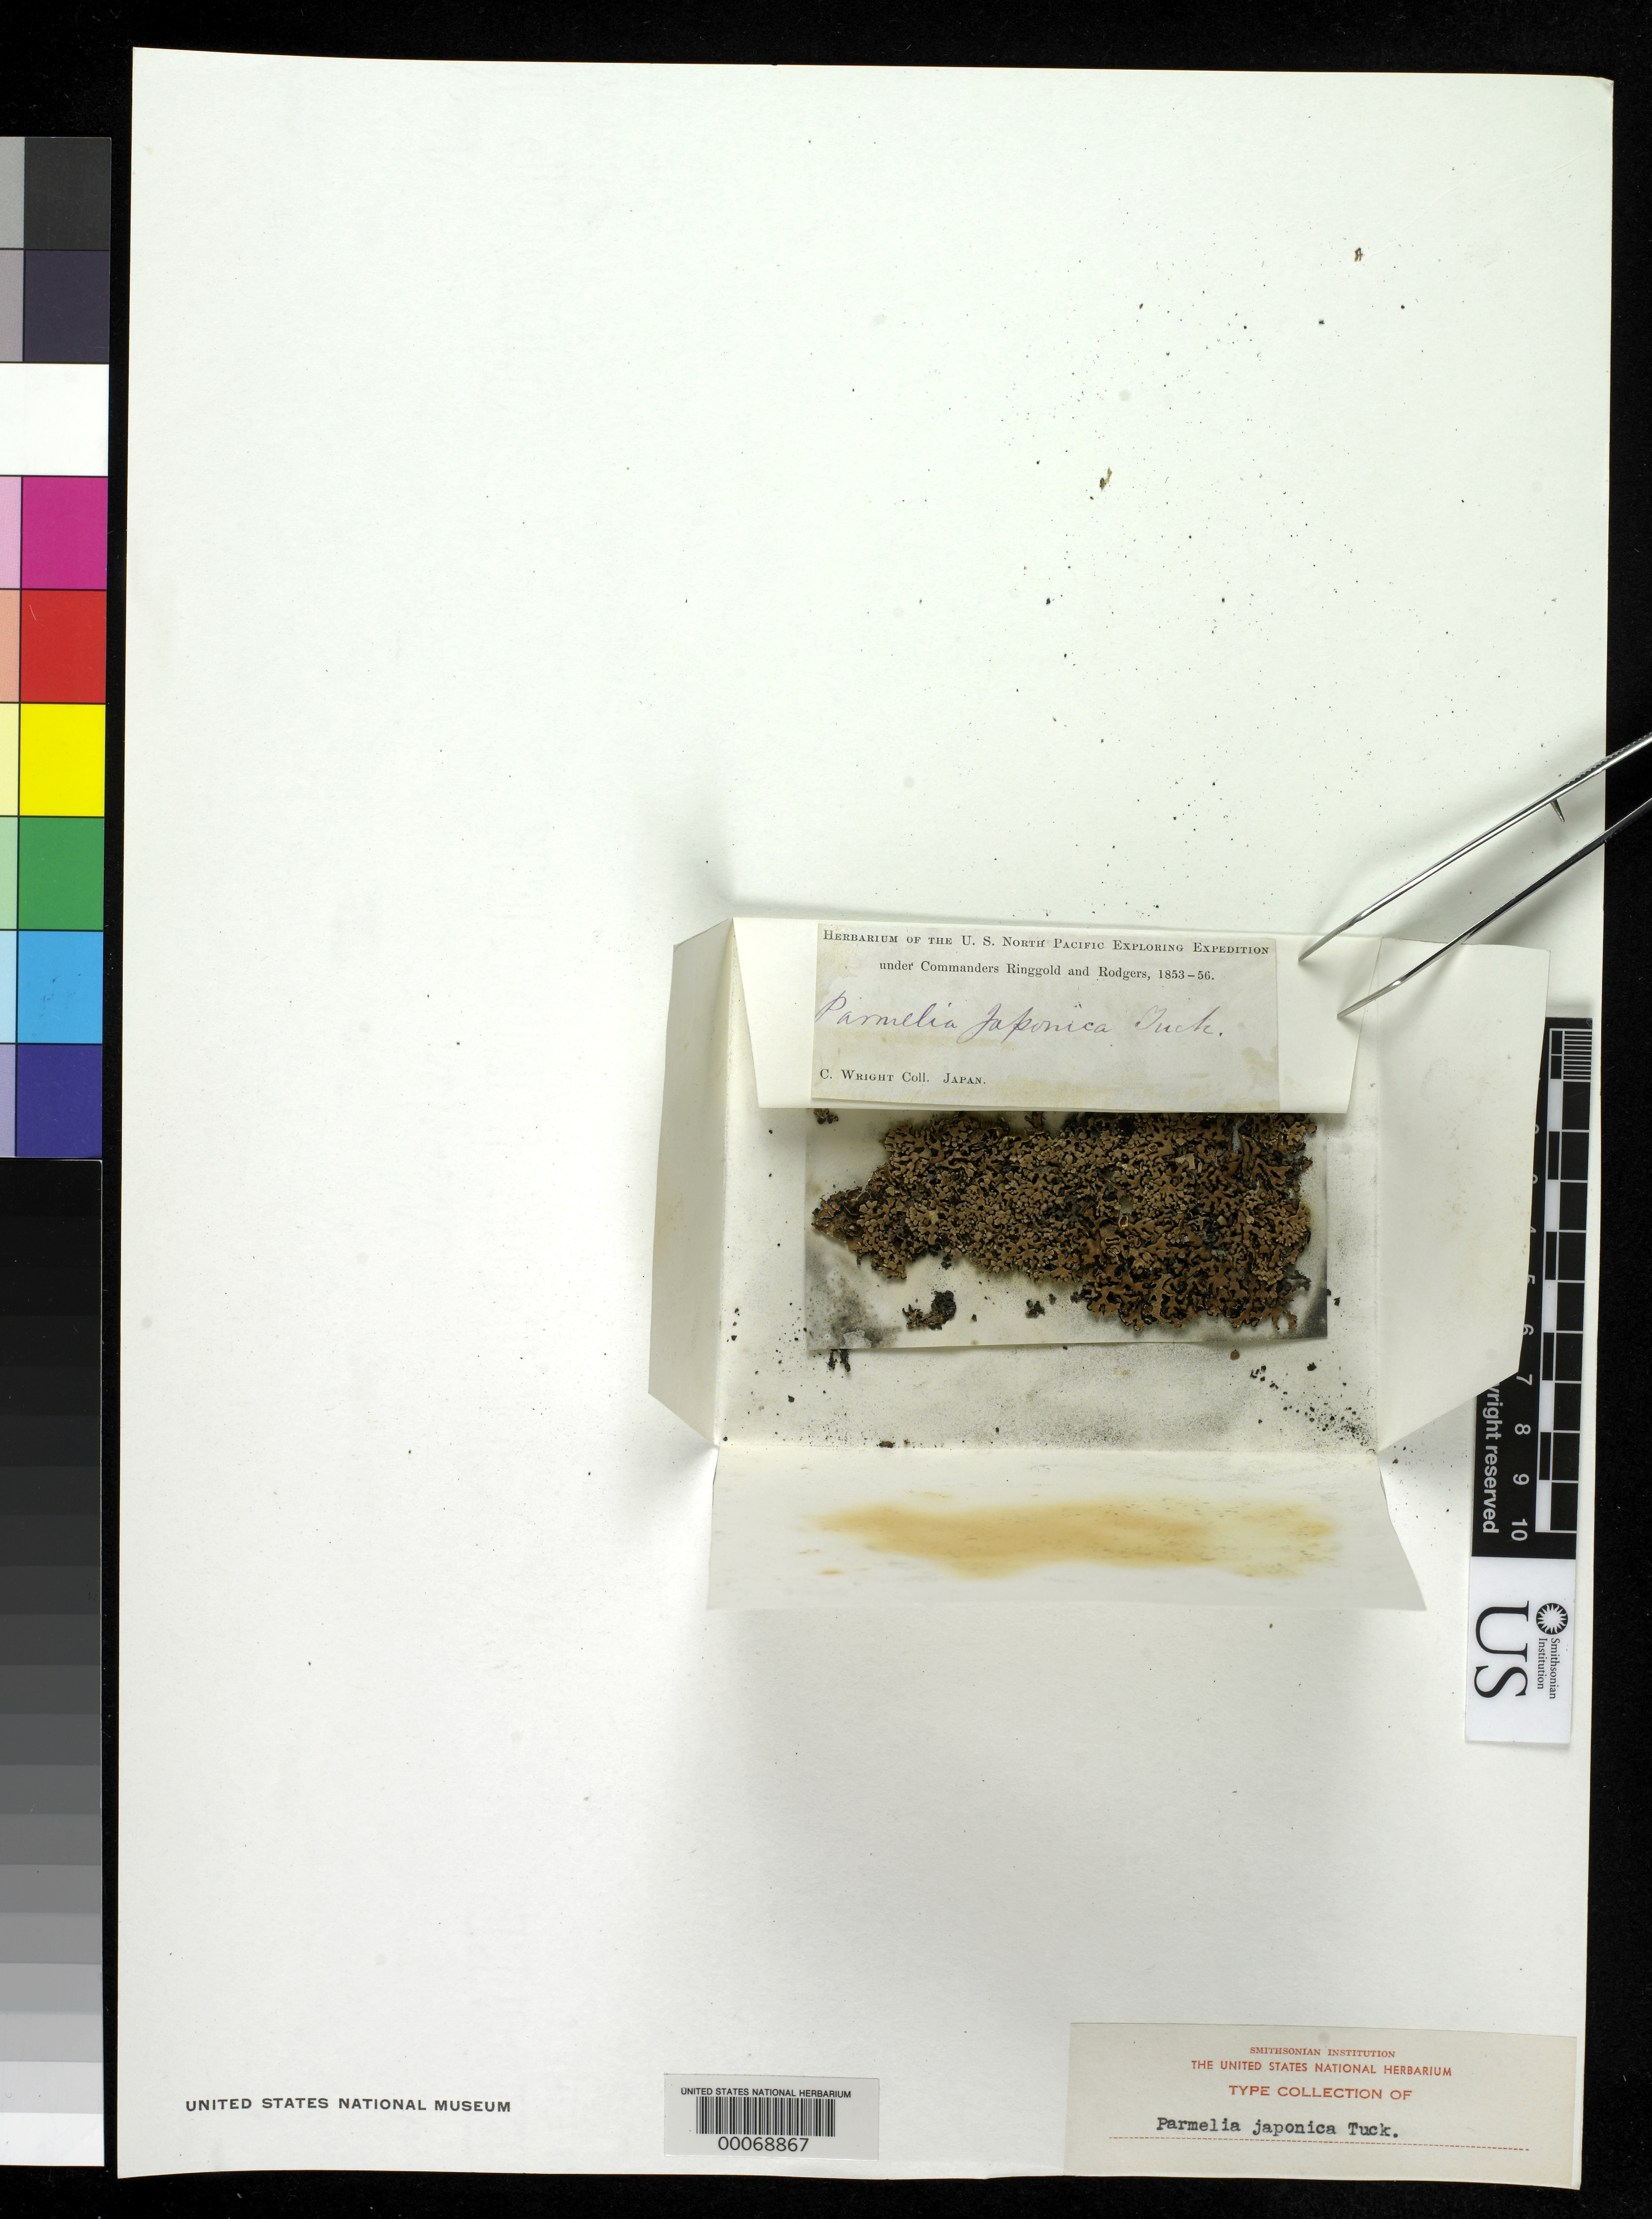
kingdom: Fungi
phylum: Ascomycota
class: Lecanoromycetes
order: Lecanorales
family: Parmeliaceae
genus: Parmelia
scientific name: Parmelia japonica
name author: Tuck.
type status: Isotype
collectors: C. Wright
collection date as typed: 1853 to -- --- 1856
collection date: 1853/1856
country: Japan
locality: NE of Hakodadi.